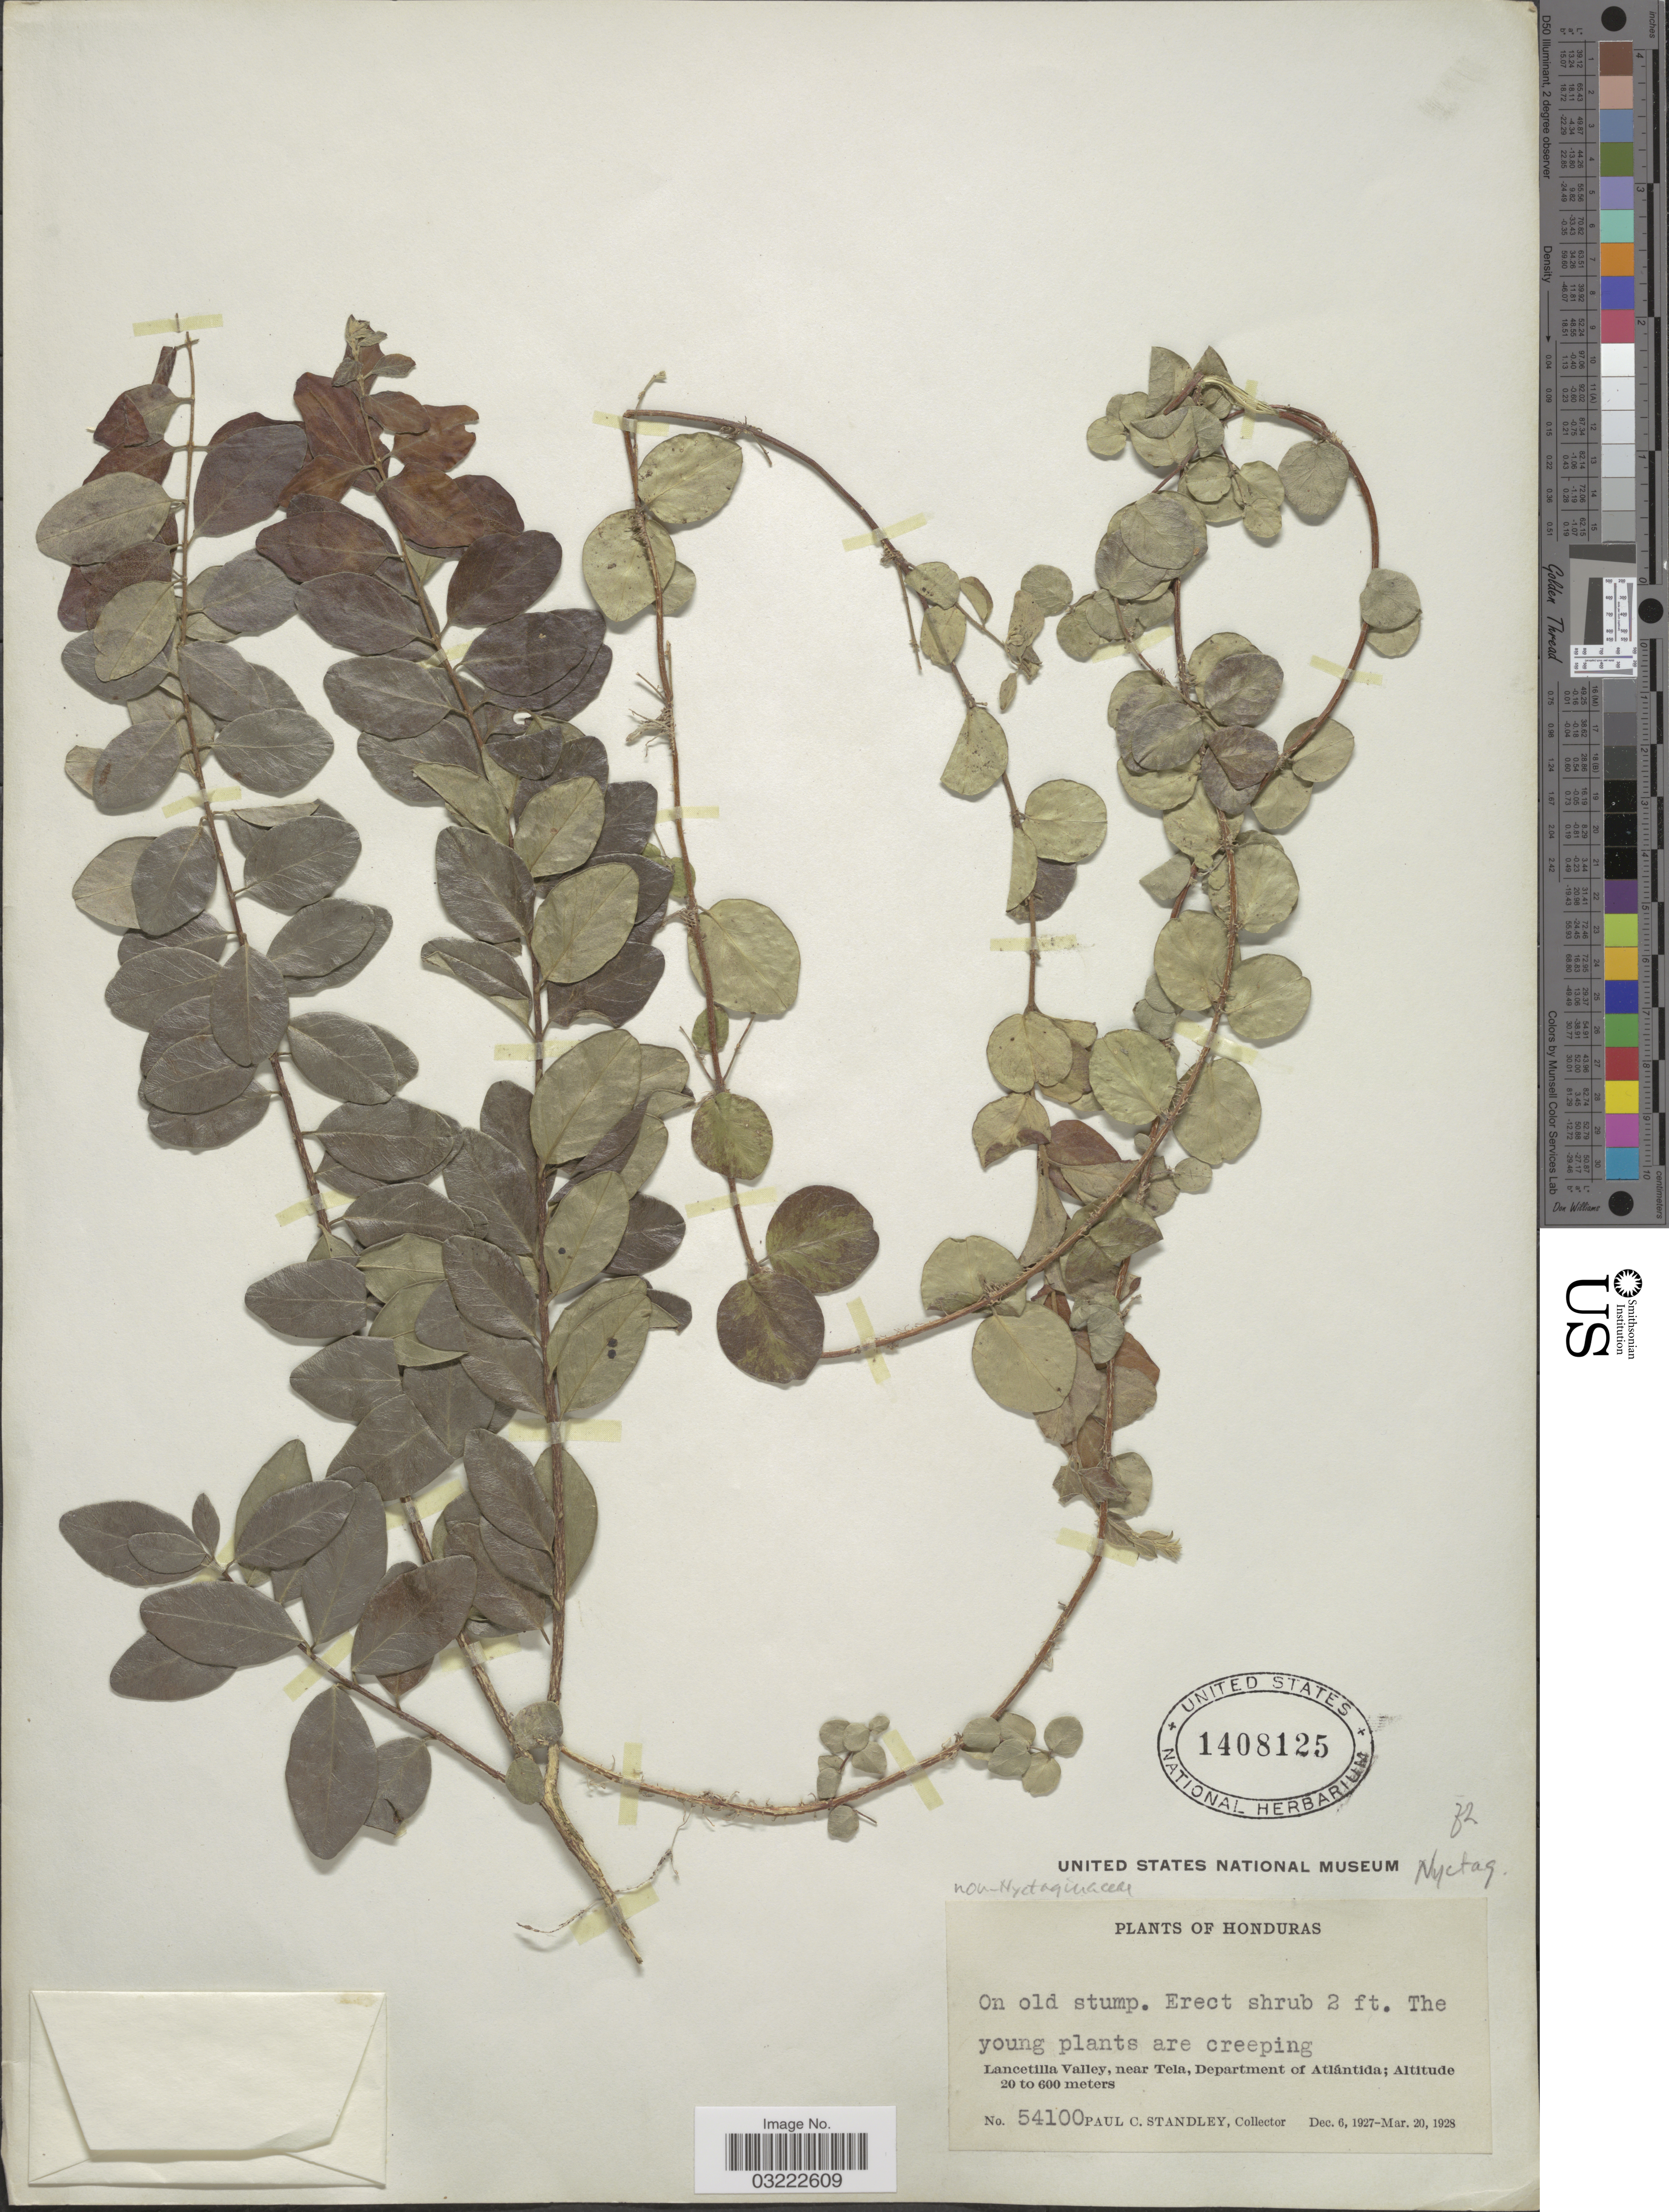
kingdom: Plantae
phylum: Tracheophyta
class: Magnoliopsida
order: Malpighiales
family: Malpighiaceae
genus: Mascagnia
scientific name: Mascagnia vacciniifolia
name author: Nied.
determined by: Acevedo-Rodriguez, P., (US), Smithsonian Institution - National Museum of Natural History (UNITED STATES)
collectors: P. C. Standley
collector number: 54100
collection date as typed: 6 Dec 1927-20 Mar 1928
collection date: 1927-12-06/1928-03-20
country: Honduras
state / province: Atlántida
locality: Lancetilla Valley, near Tela.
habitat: On old stump.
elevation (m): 20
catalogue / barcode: US 1408125